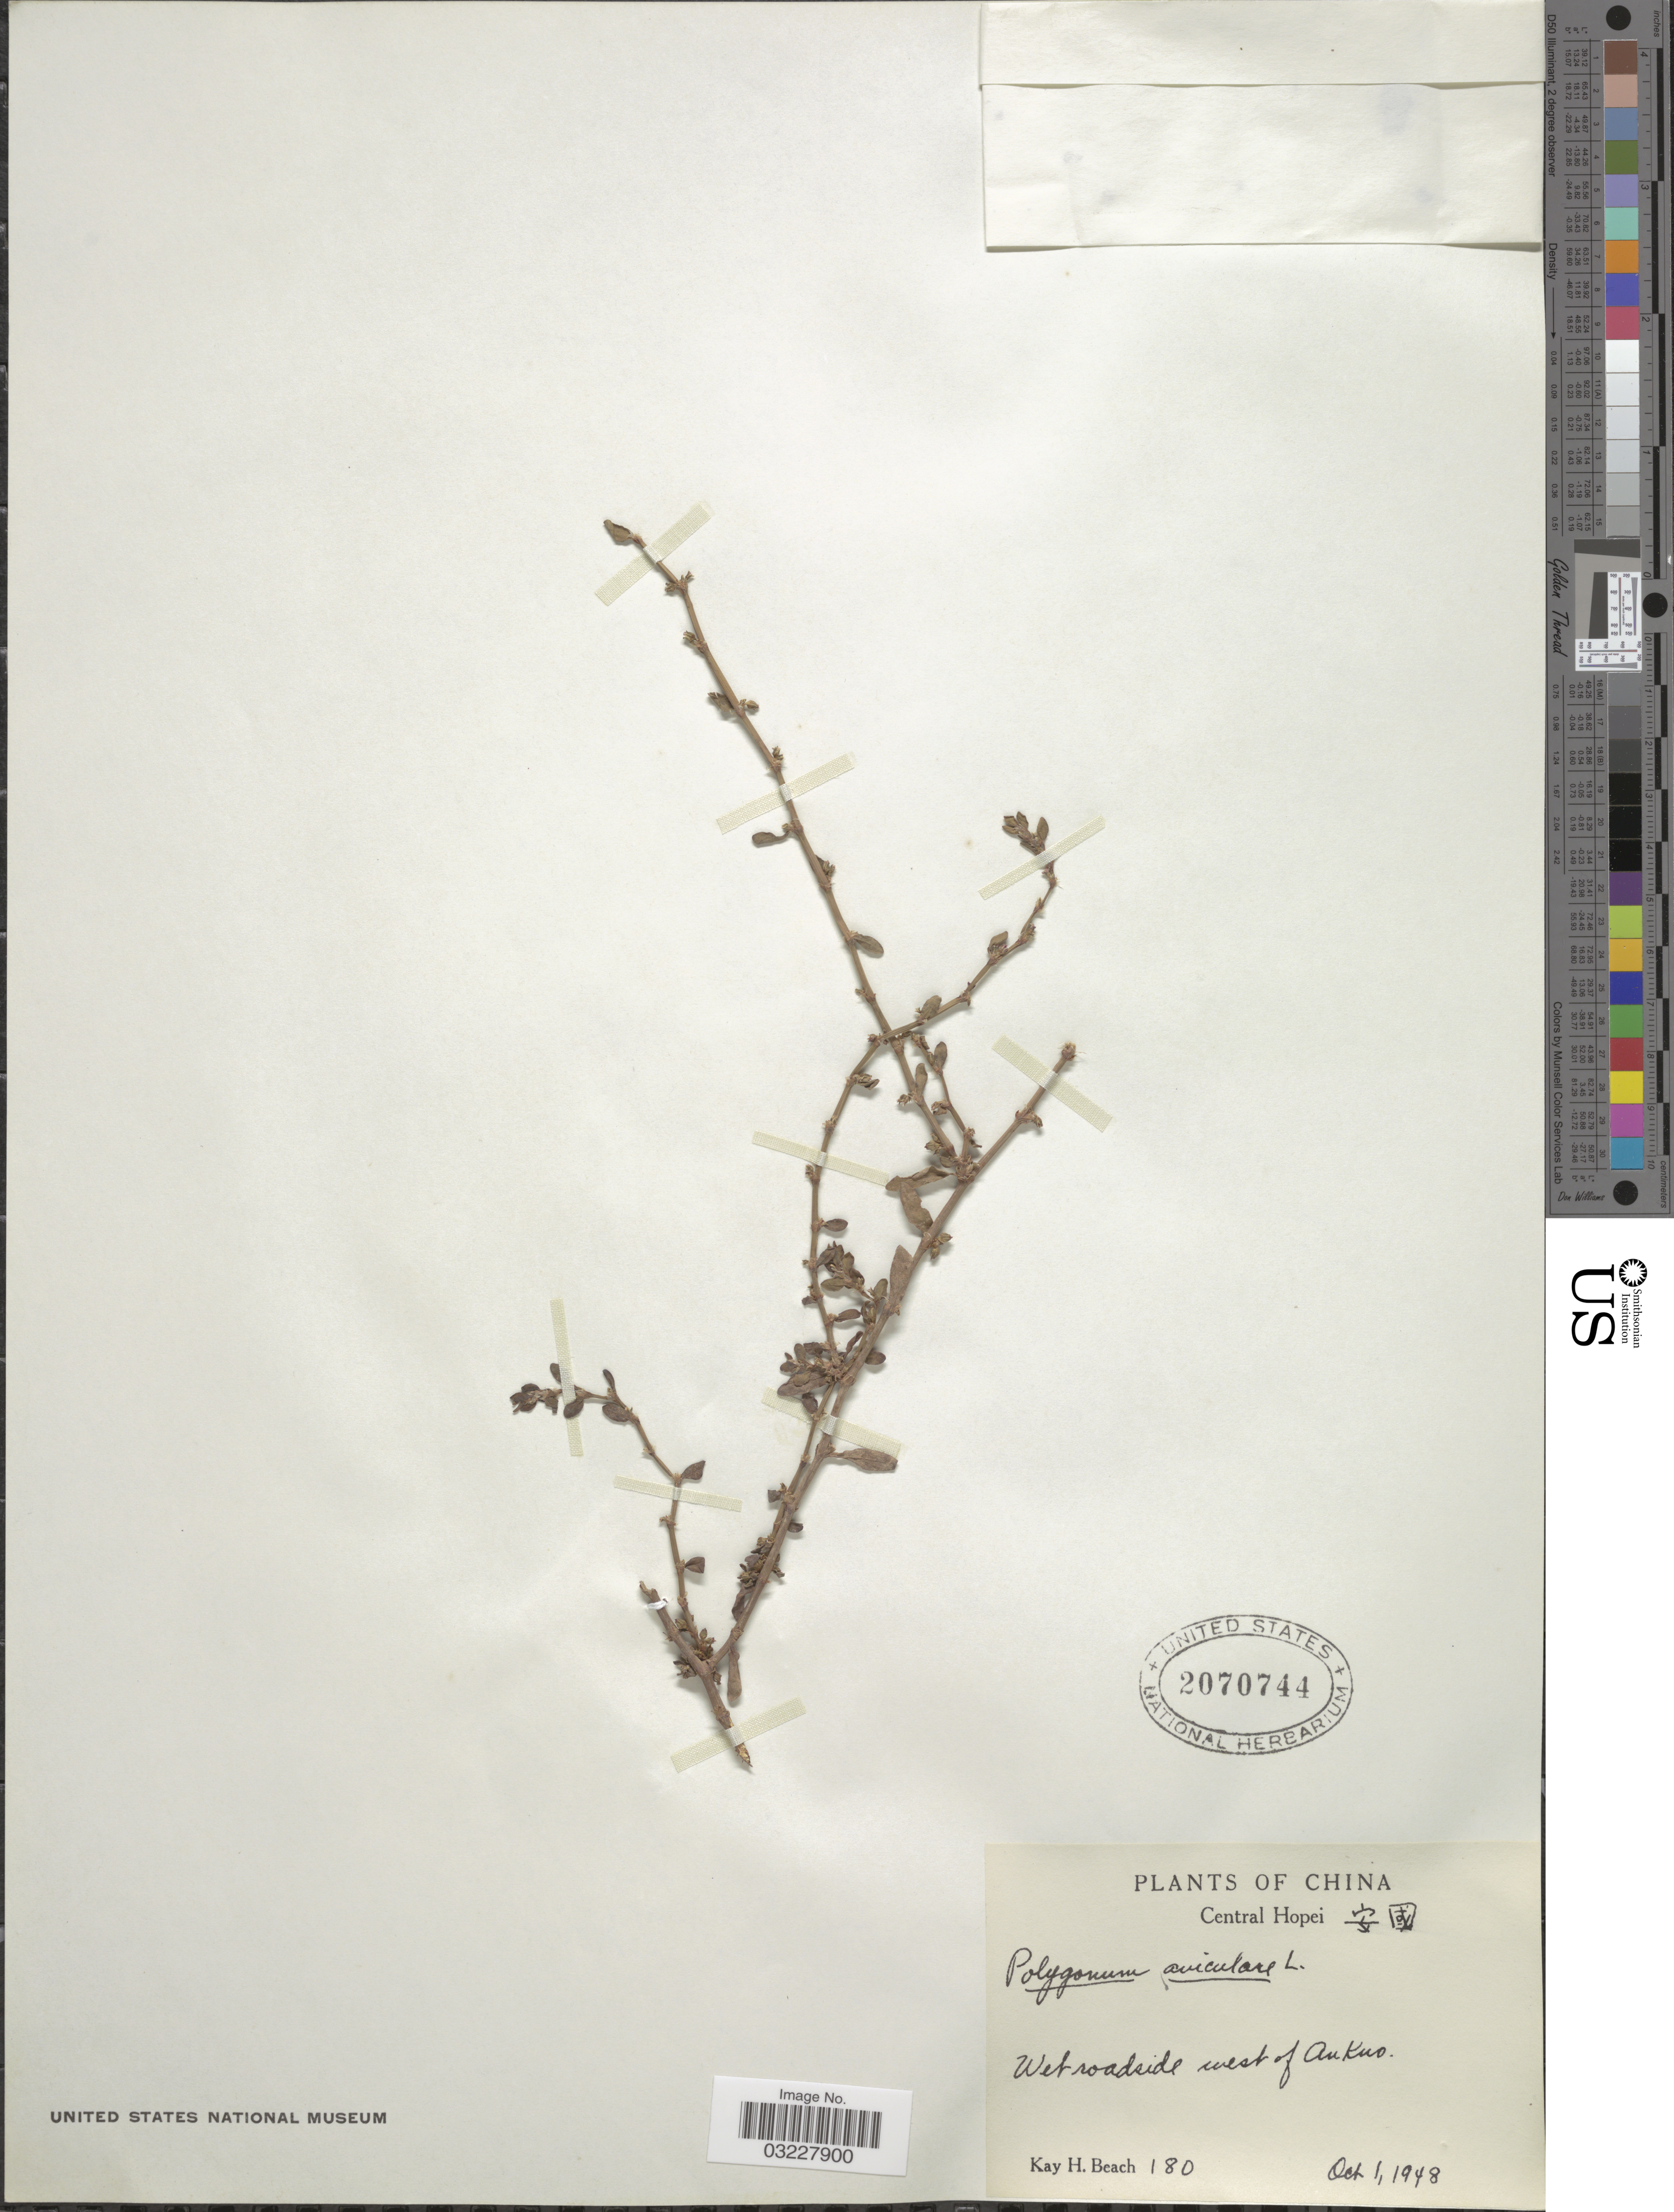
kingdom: Plantae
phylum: Tracheophyta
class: Magnoliopsida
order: Caryophyllales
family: Polygonaceae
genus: Polygonum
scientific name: Polygonum aviculare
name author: L.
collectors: K. H. Beach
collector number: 180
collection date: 1948-10-01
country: China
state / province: Hebei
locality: Central Hopei X. Wet roadside west of Ankuo [interpreted].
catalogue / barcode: US 2070744